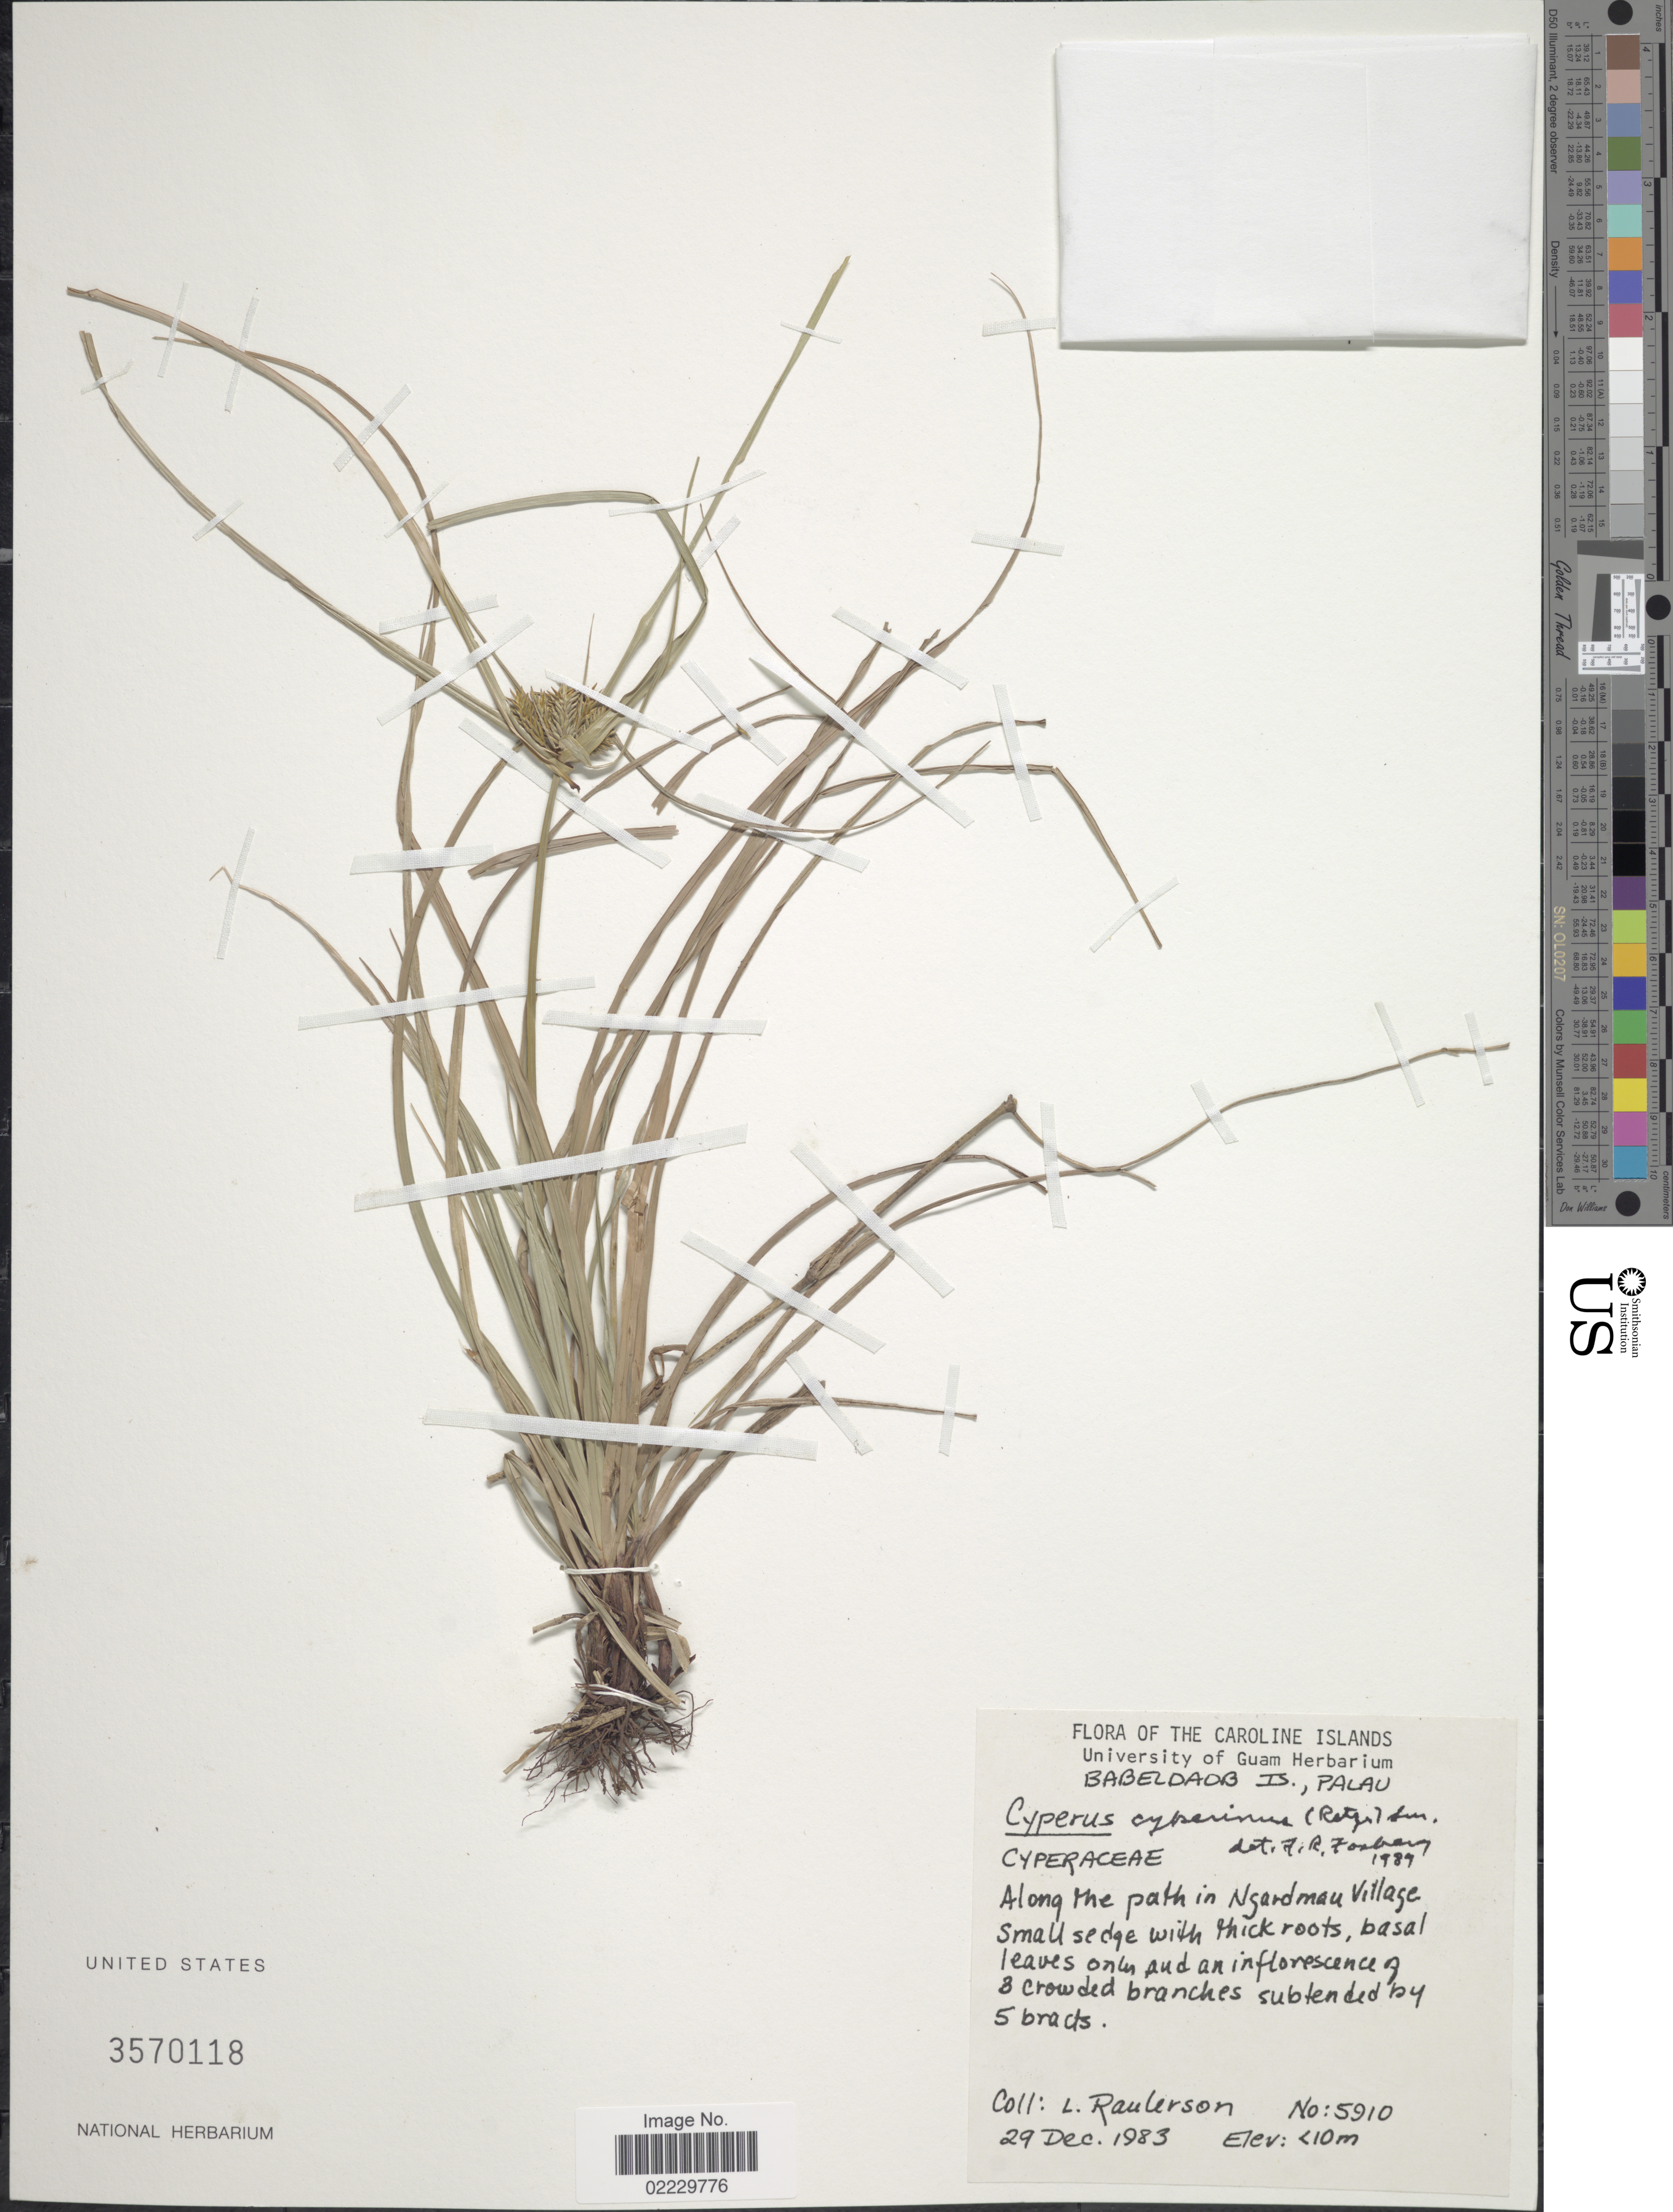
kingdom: Plantae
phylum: Tracheophyta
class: Liliopsida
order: Poales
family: Cyperaceae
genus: Cyperus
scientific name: Cyperus cyperinus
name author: (Retz.) Valck. Sur.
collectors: L. Raulerson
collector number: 5910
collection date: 1983-12-29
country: Palau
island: Babeldaob [Babelthuap]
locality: Caroline Islands. Babeldaob Is. Palau. along the path in Ngardmau Village [interpreted]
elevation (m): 10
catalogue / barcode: US 3570118